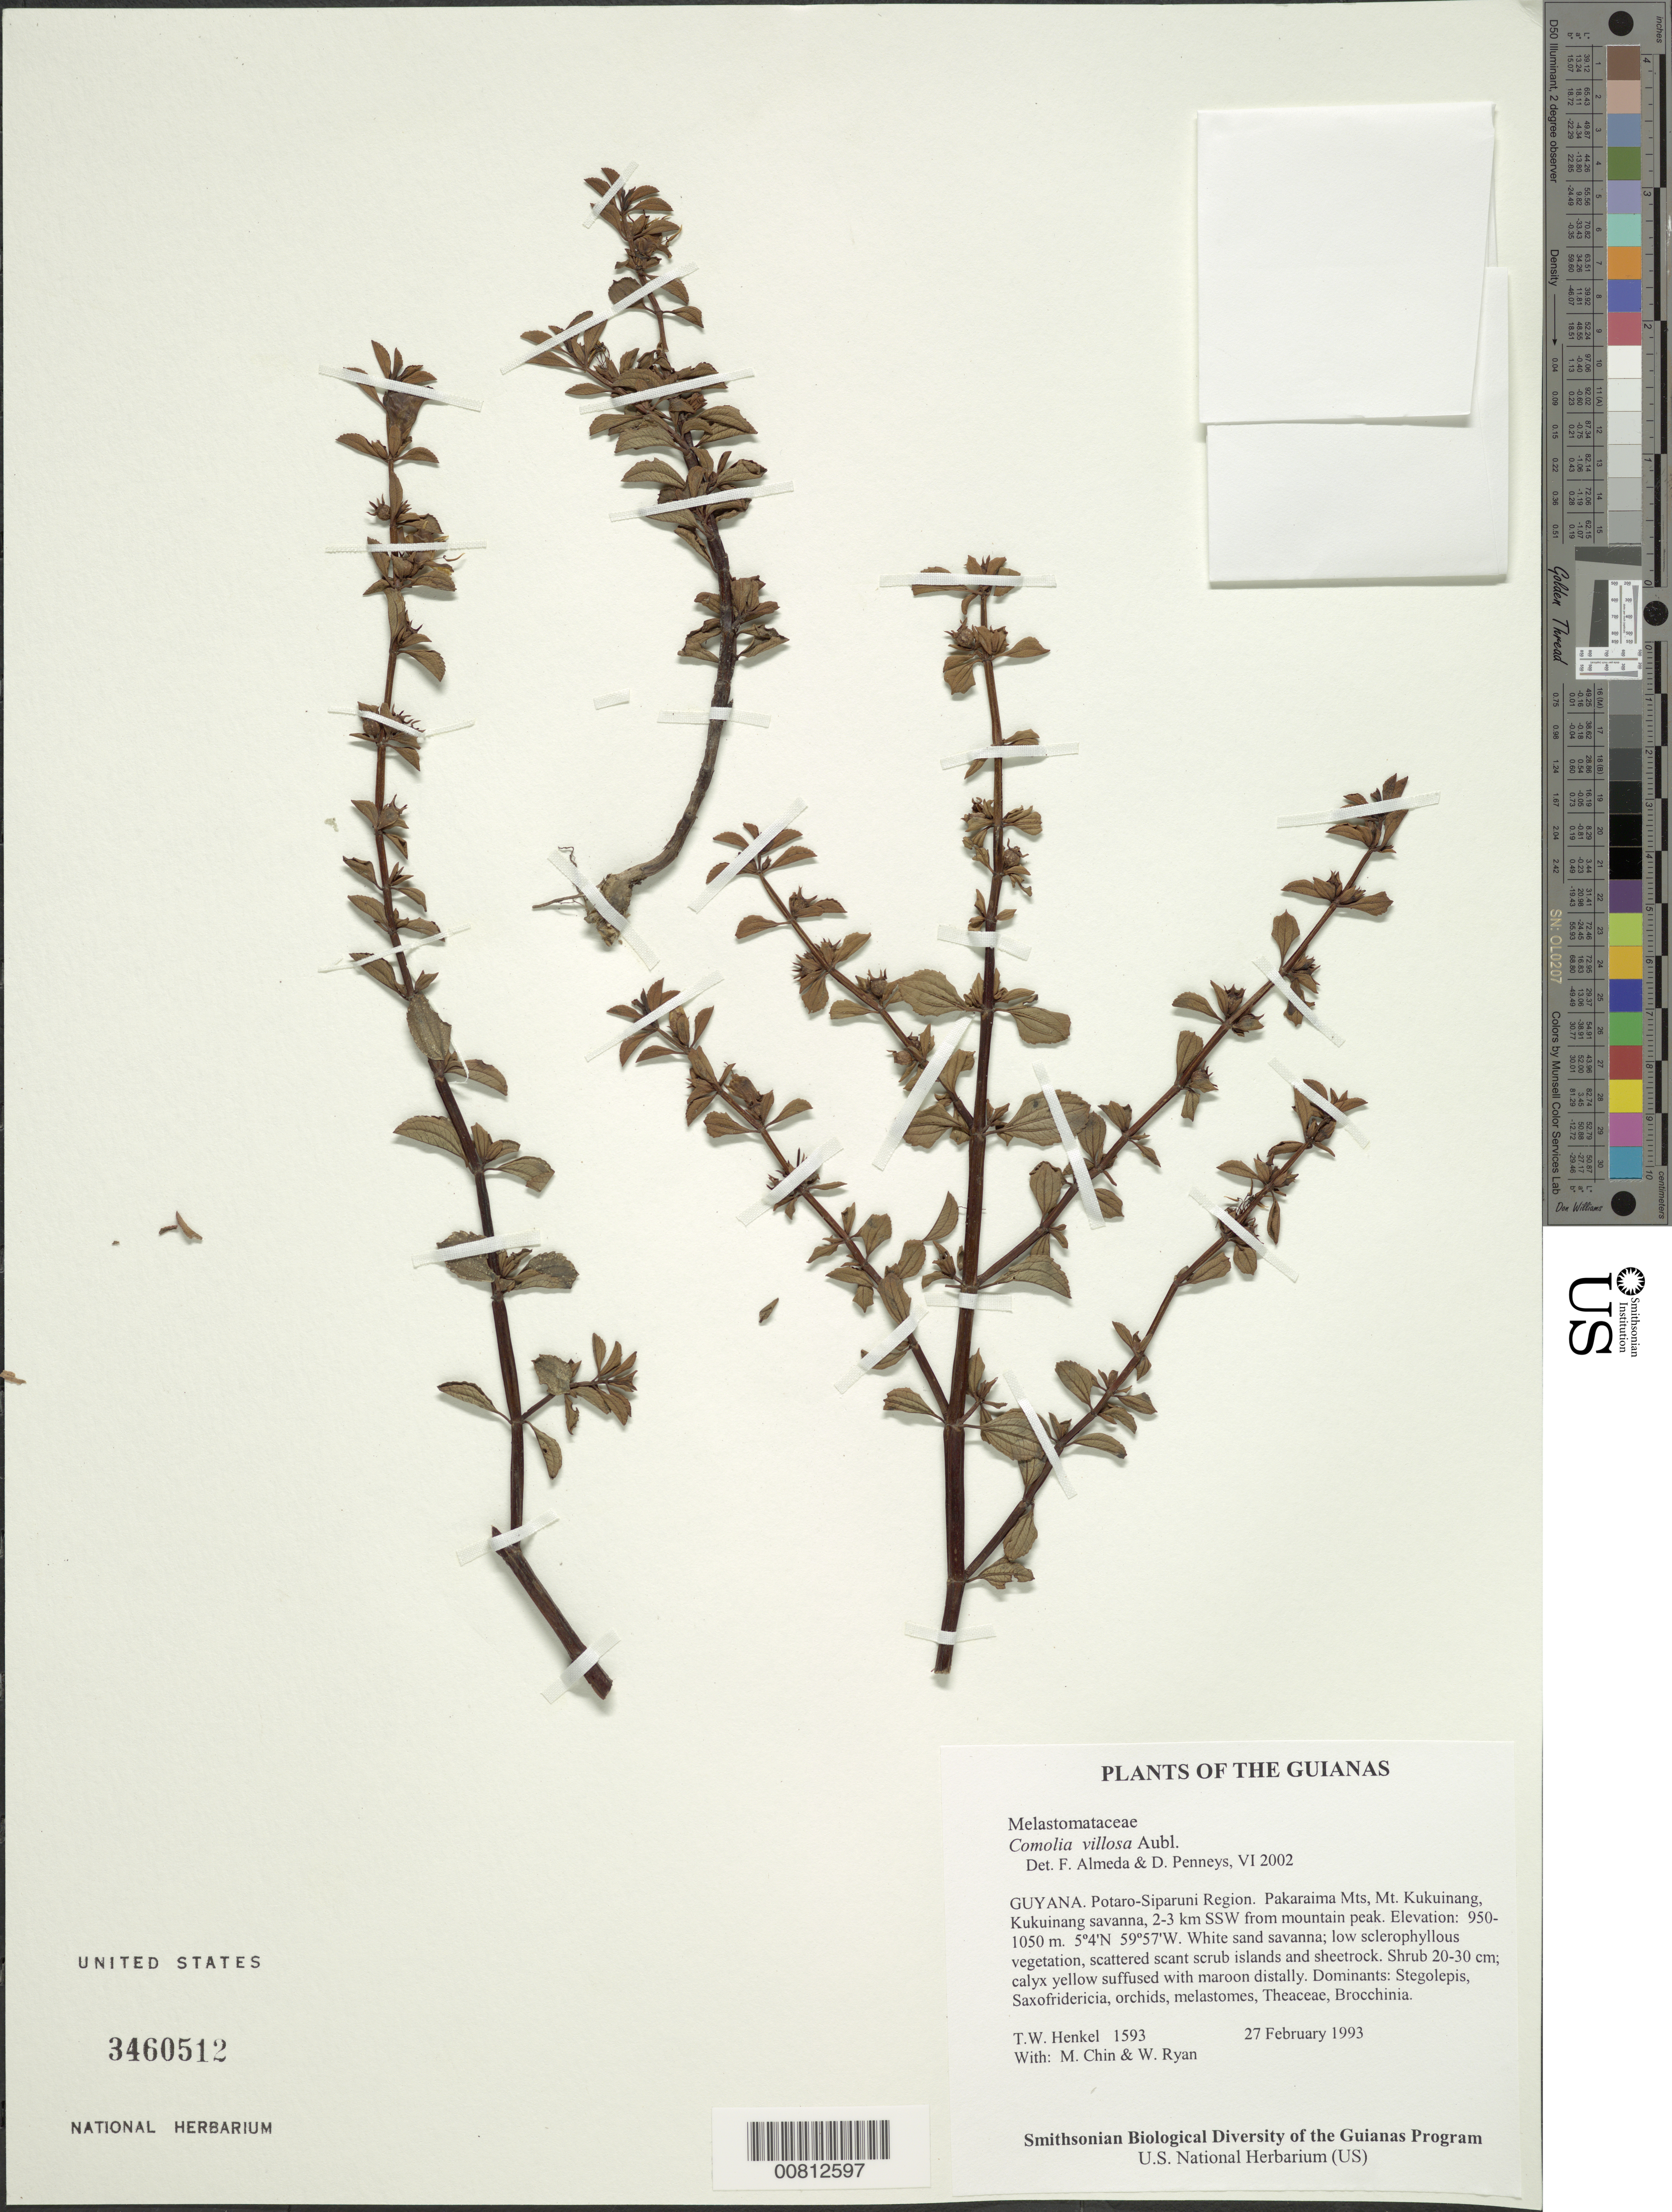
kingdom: Plantae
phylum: Tracheophyta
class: Magnoliopsida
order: Myrtales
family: Melastomataceae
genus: Comolia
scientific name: Comolia lythrarioides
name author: (Steud.) Naudin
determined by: Nunes da Silva, Diego, (RB), Jardim Botanico do Rio de Janeiro - Herbario (BRAZIL)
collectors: T. Henkel, M. Chin & W. Ryan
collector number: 1593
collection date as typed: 27 February 1993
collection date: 1993-02-27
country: Guyana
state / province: Potaro-Siparuni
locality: Pakaraima Mts, Mt. Kukuinang, Kukuinang savanna, 2-3 km SSW from mountain peak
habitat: White sand savanna; low sclerophyllous vegetation, scattered scant scrub islands and sheetrock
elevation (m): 950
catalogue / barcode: US 3460512